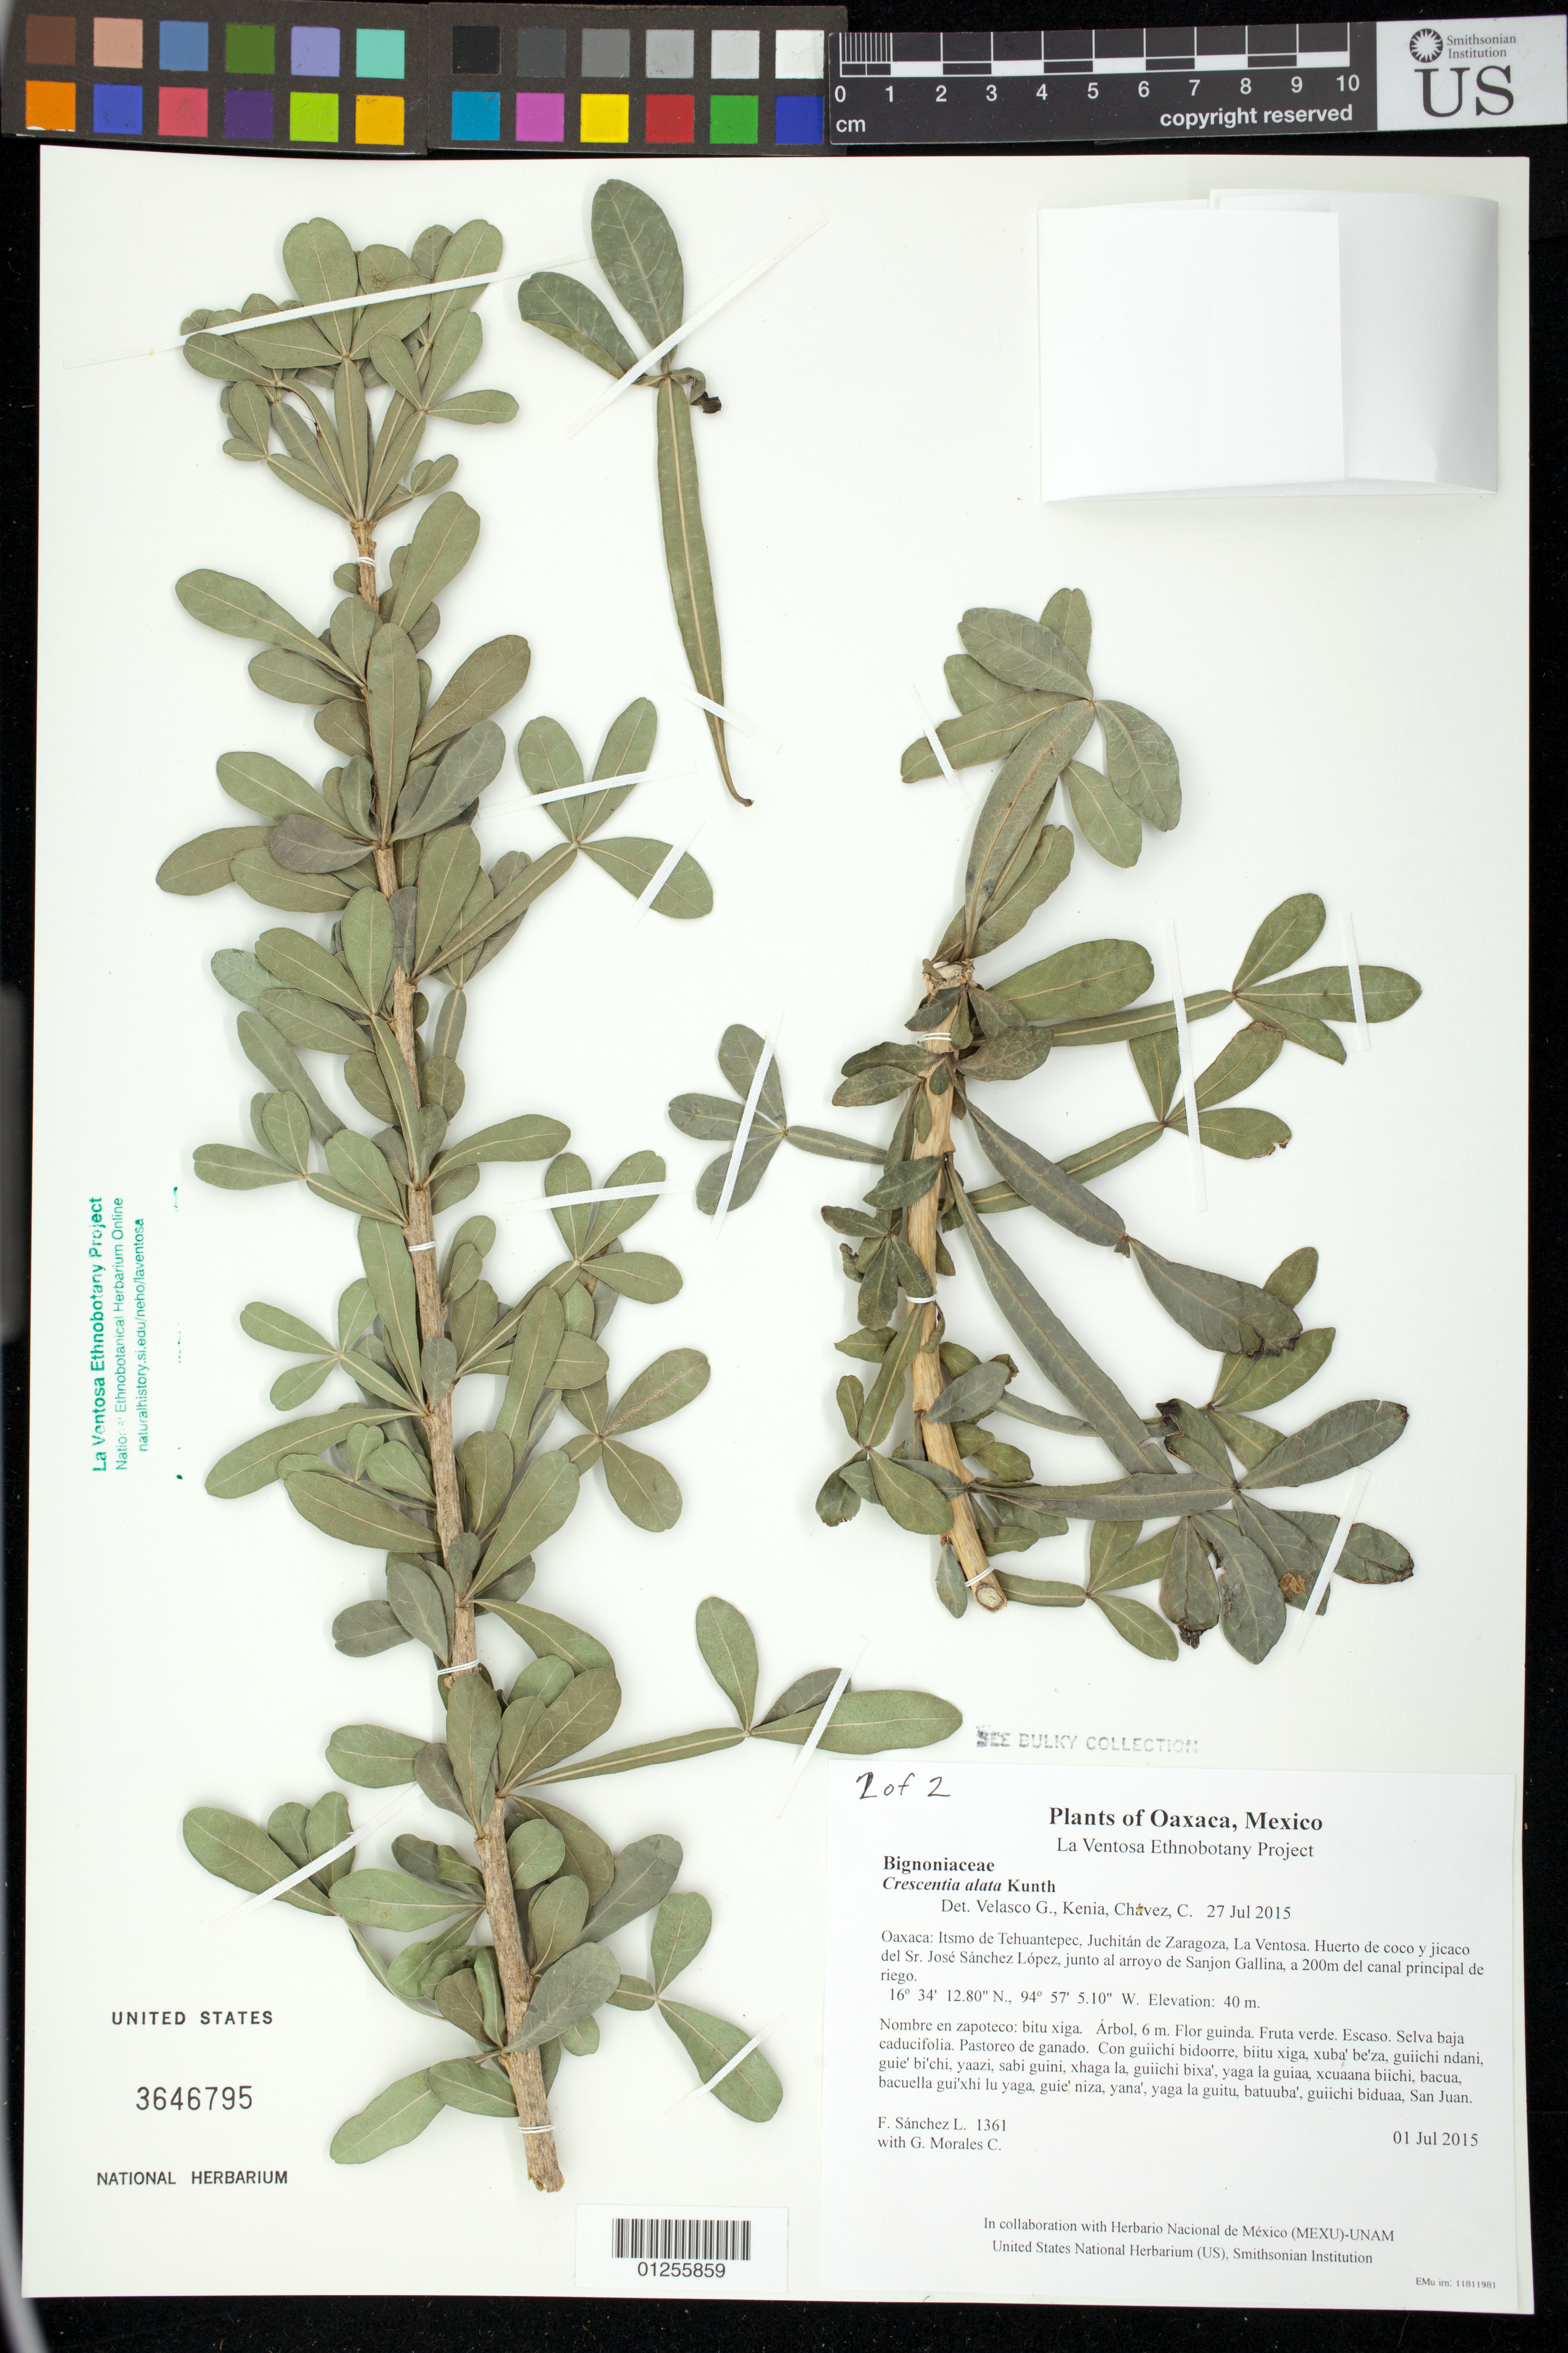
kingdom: Plantae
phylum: Tracheophyta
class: Magnoliopsida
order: Lamiales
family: Bignoniaceae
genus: Crescentia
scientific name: Crescentia alata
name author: Kunth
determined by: Velasco G., Kenia; Chávez, C.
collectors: F. Sánchez L. & G. Morales C.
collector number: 1361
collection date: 2015-07-01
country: Mexico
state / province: Oaxaca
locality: Itsmo de Tehuantepec, Juchitán de Zaragoza, La Ventosa. Huerto de coco y jicaco del Sr. José Sánchez López, junto al arroyo de Sanjon Gallina, a 200m del canal principal de riego.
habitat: Selva baja caducifolia. Pastoreo de ganado.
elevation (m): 40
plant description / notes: MEXU; Yaga. 6 m. Guie' guinda. Cuaananaxhi naga'. Huaxie'.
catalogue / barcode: US 3646795